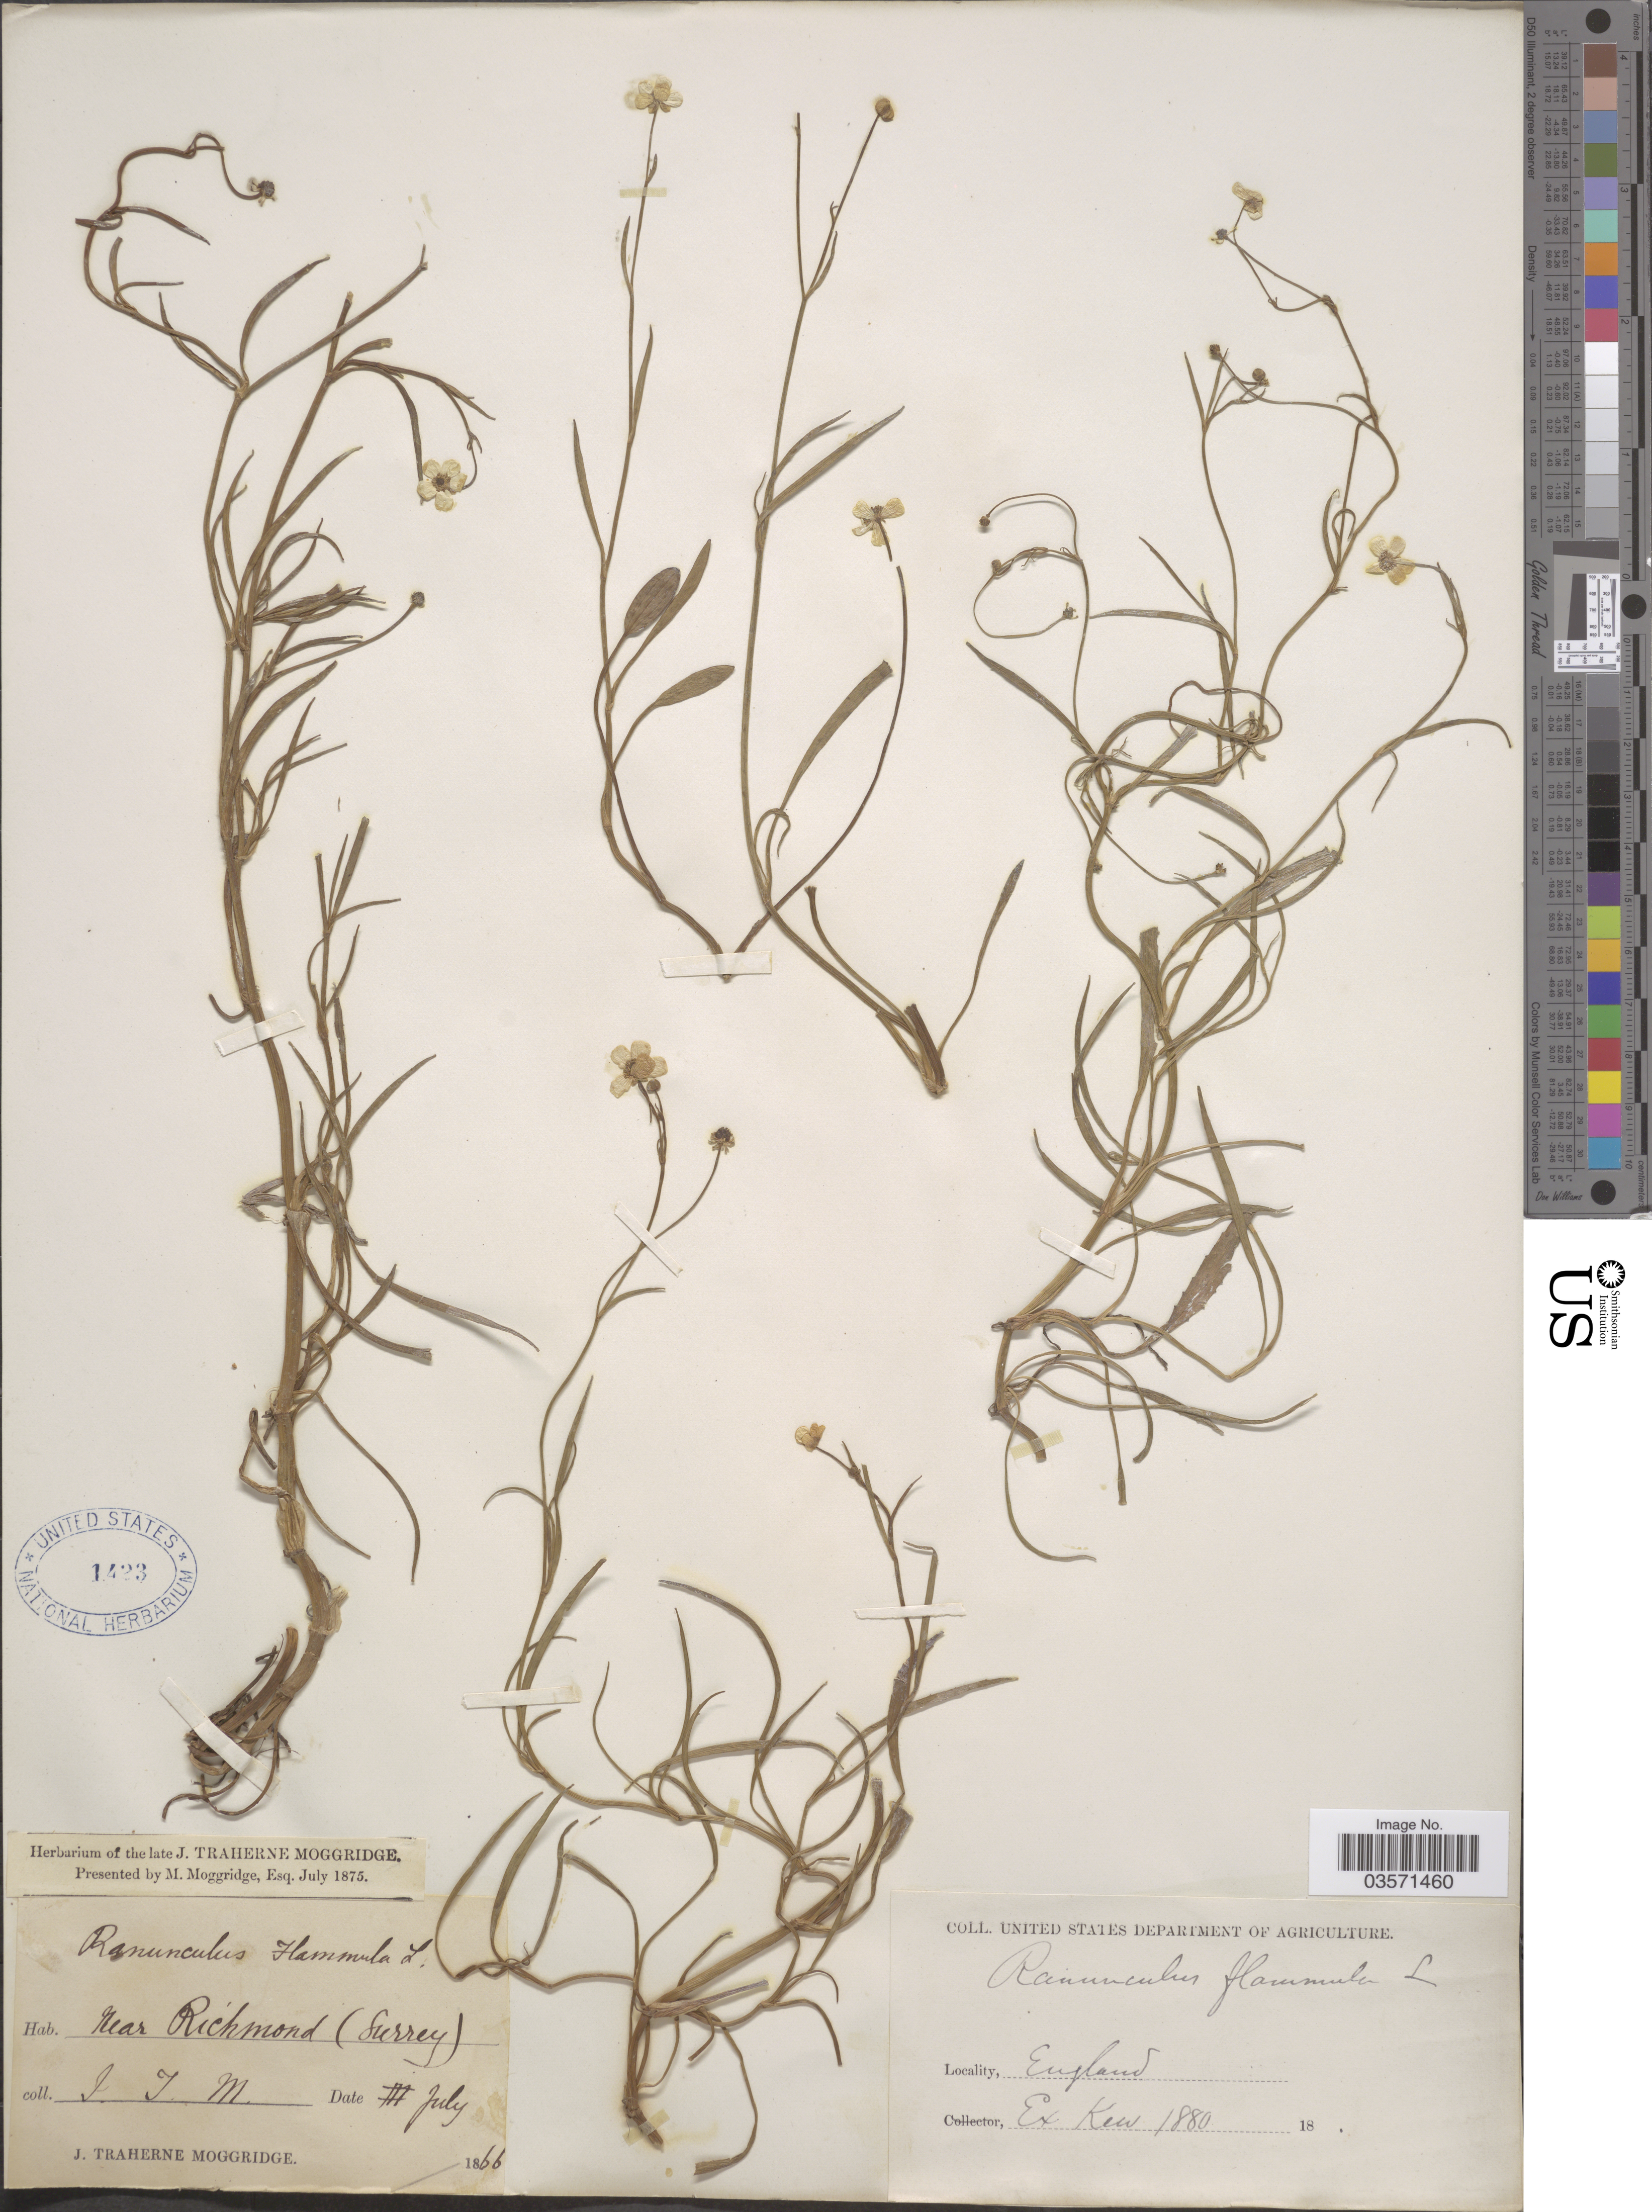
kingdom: Plantae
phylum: Tracheophyta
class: Magnoliopsida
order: Ranunculales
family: Ranunculaceae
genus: Ranunculus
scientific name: Ranunculus flammula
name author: L.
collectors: J. T. Moggridge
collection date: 1866-07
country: United Kingdom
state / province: England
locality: Near Richmond (Surrey).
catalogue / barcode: US 1423